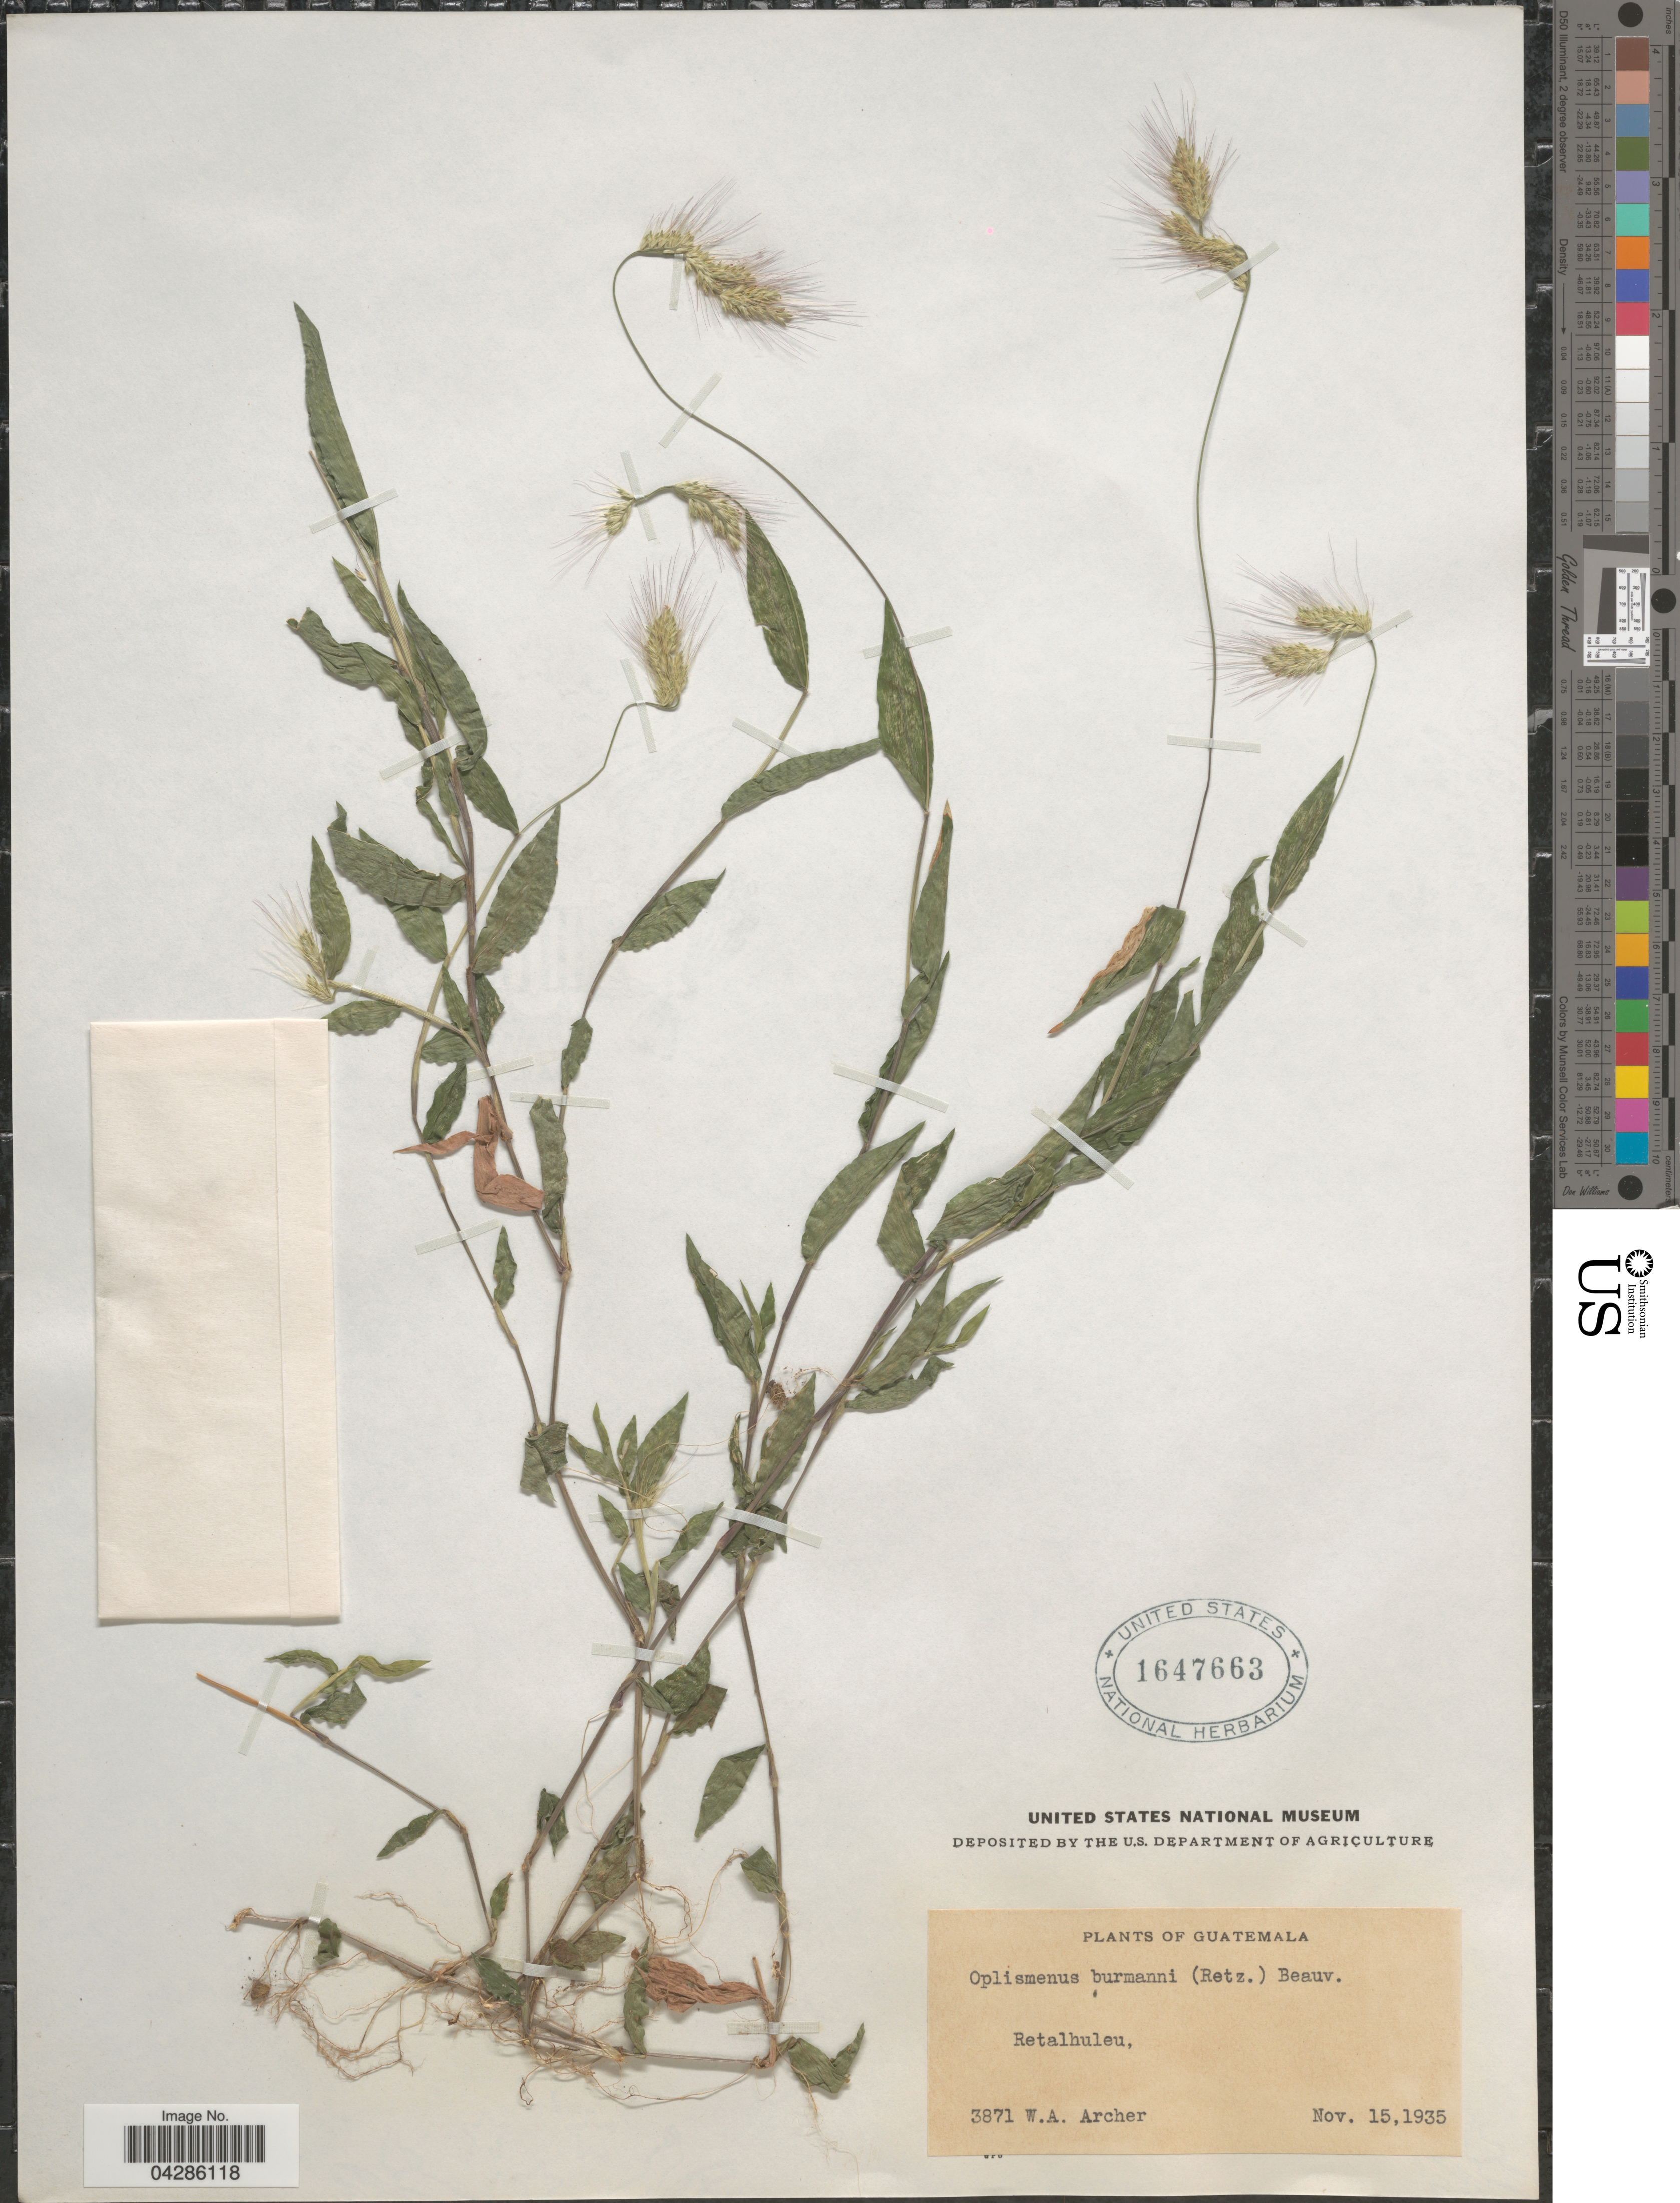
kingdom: Plantae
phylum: Tracheophyta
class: Liliopsida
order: Poales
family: Poaceae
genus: Oplismenus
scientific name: Oplismenus burmannii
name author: (Retz.) P. Beauv.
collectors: W. Archer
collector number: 3871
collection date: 1935-11-15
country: Guatemala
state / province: Retalhuleu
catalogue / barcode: US 1647663